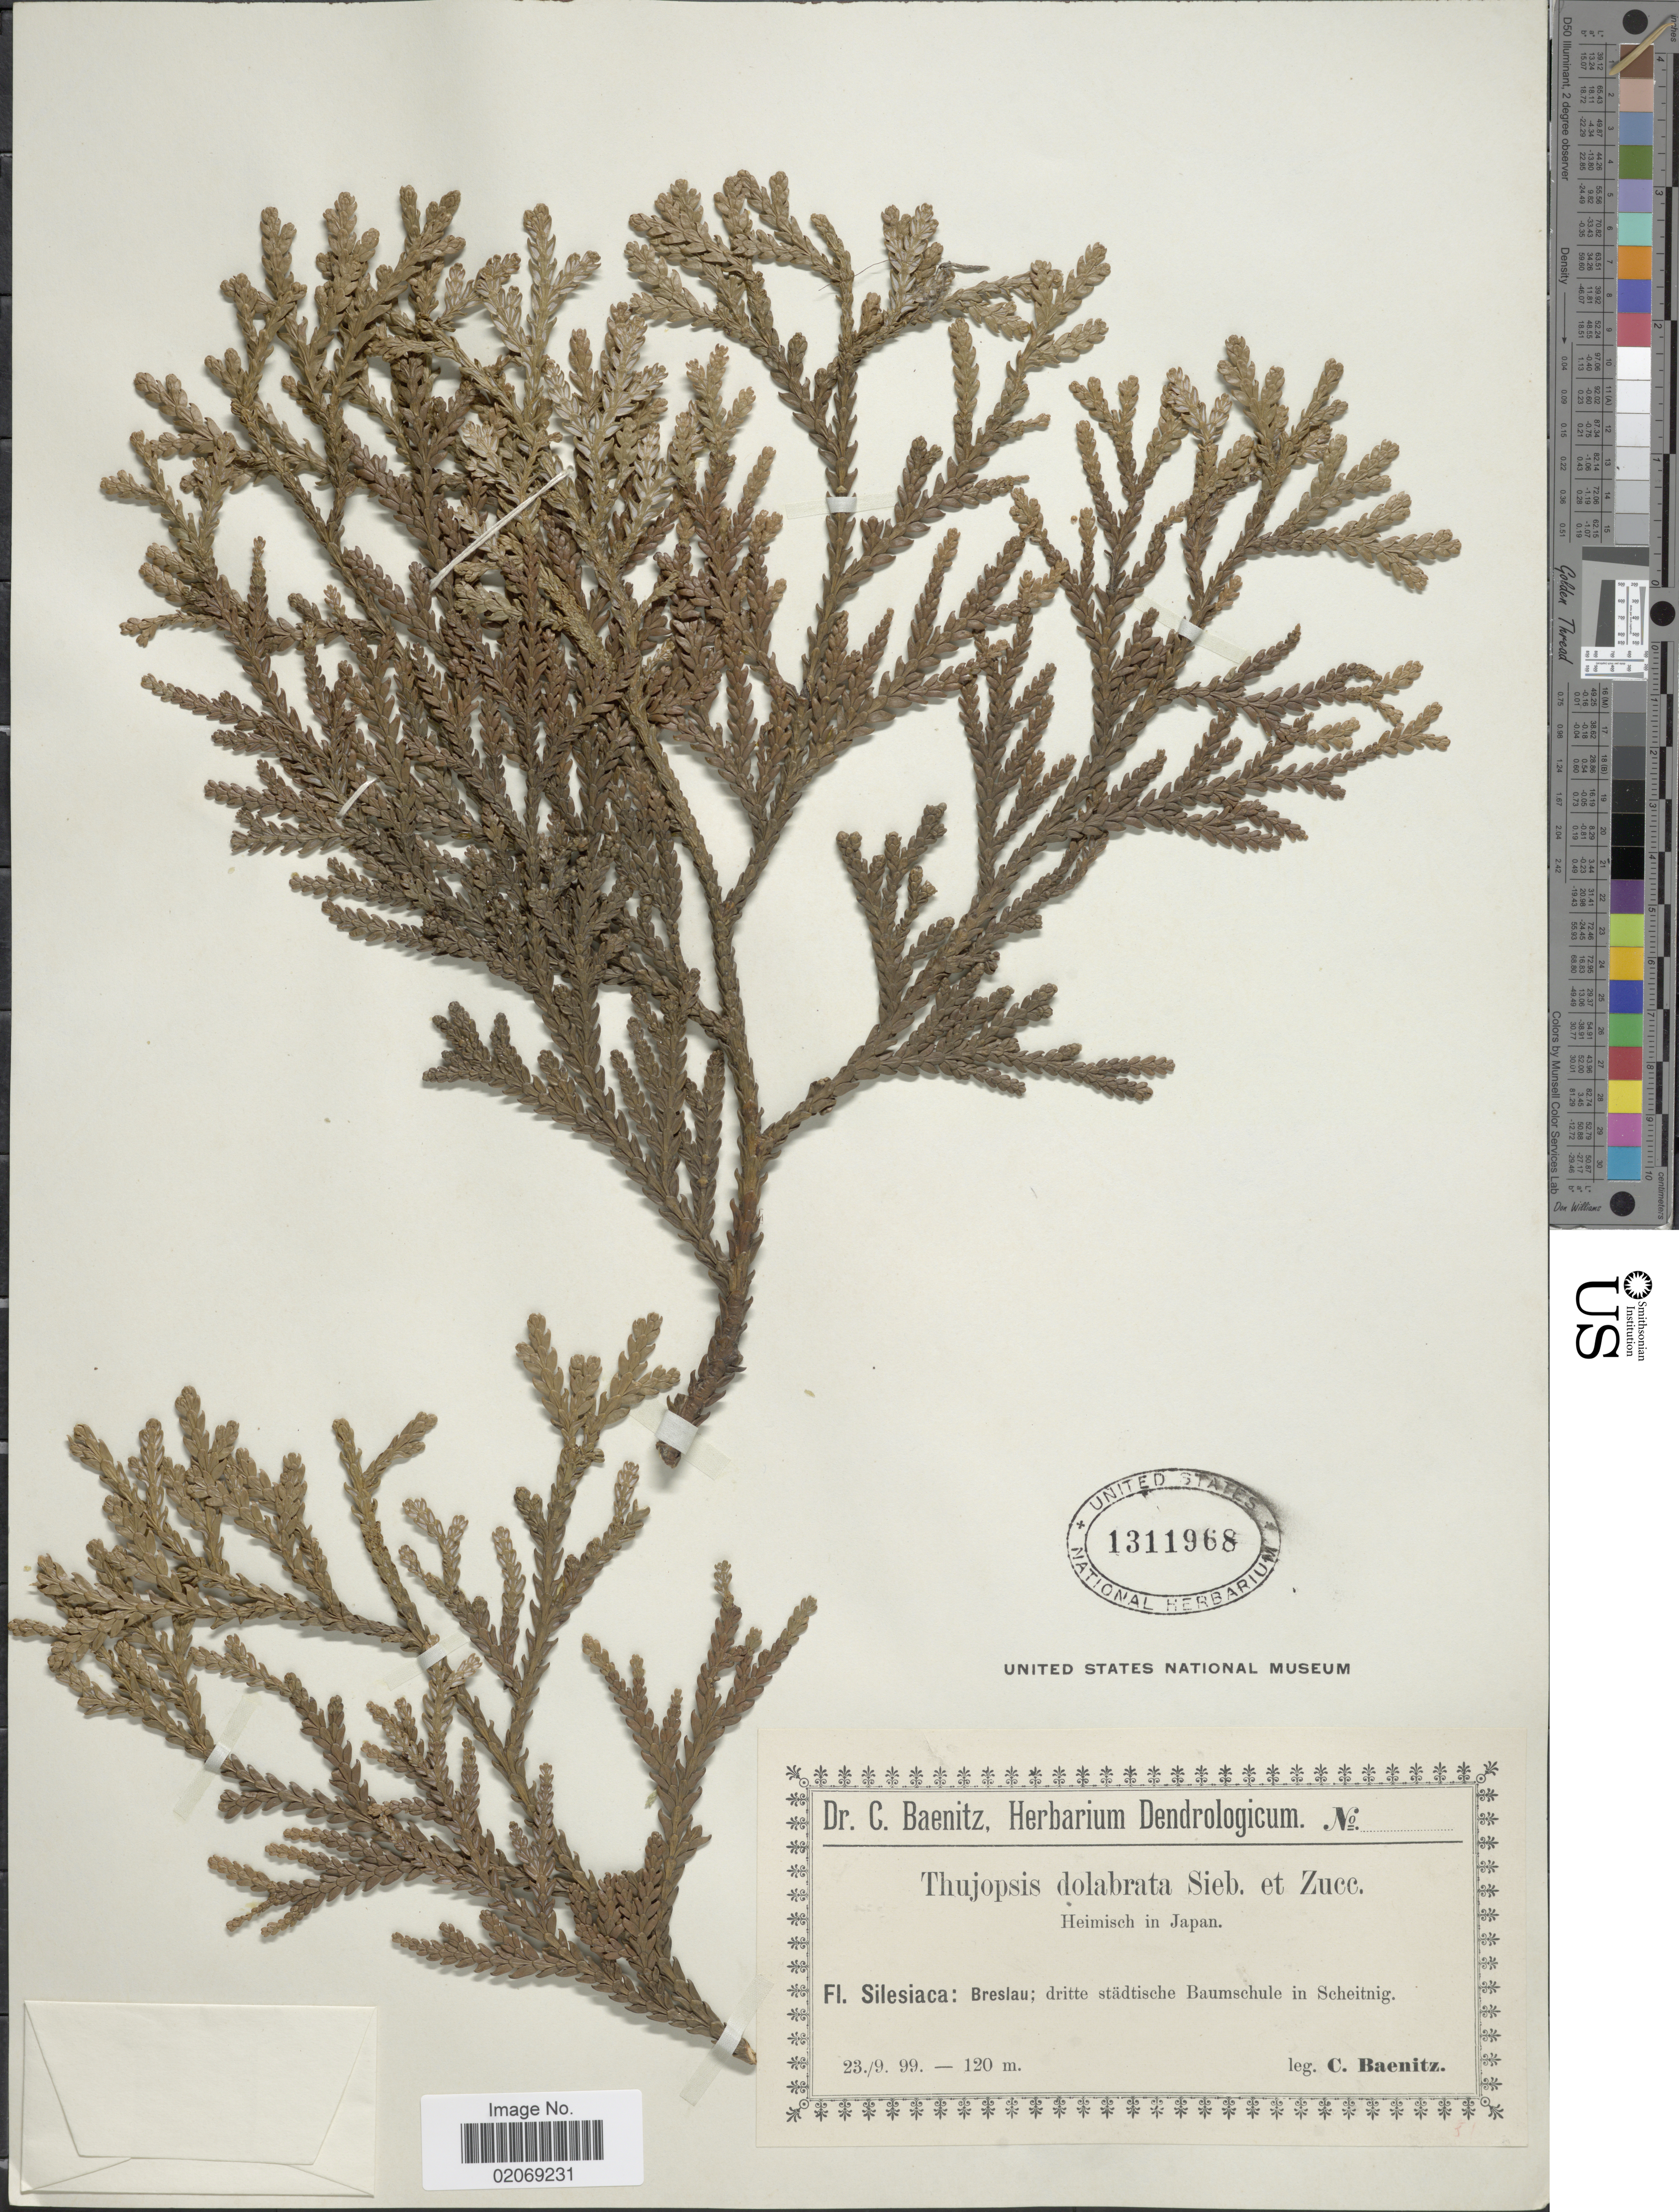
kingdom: Plantae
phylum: Tracheophyta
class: Pinopsida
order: Pinales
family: Cupressaceae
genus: Thujopsis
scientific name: Thujopsis dolabrata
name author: (Thunb. ex L. f.) Siebold & Zucc.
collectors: C. G. Baenitz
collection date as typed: Transcribed d/m/y: 23/9/99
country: Czechia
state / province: Moravian-Silesian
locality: Heimisch in Japan. Silesiaca: Breslau; dritte stadtische Baumschule in Scheitnig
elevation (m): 120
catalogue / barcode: US 1311968